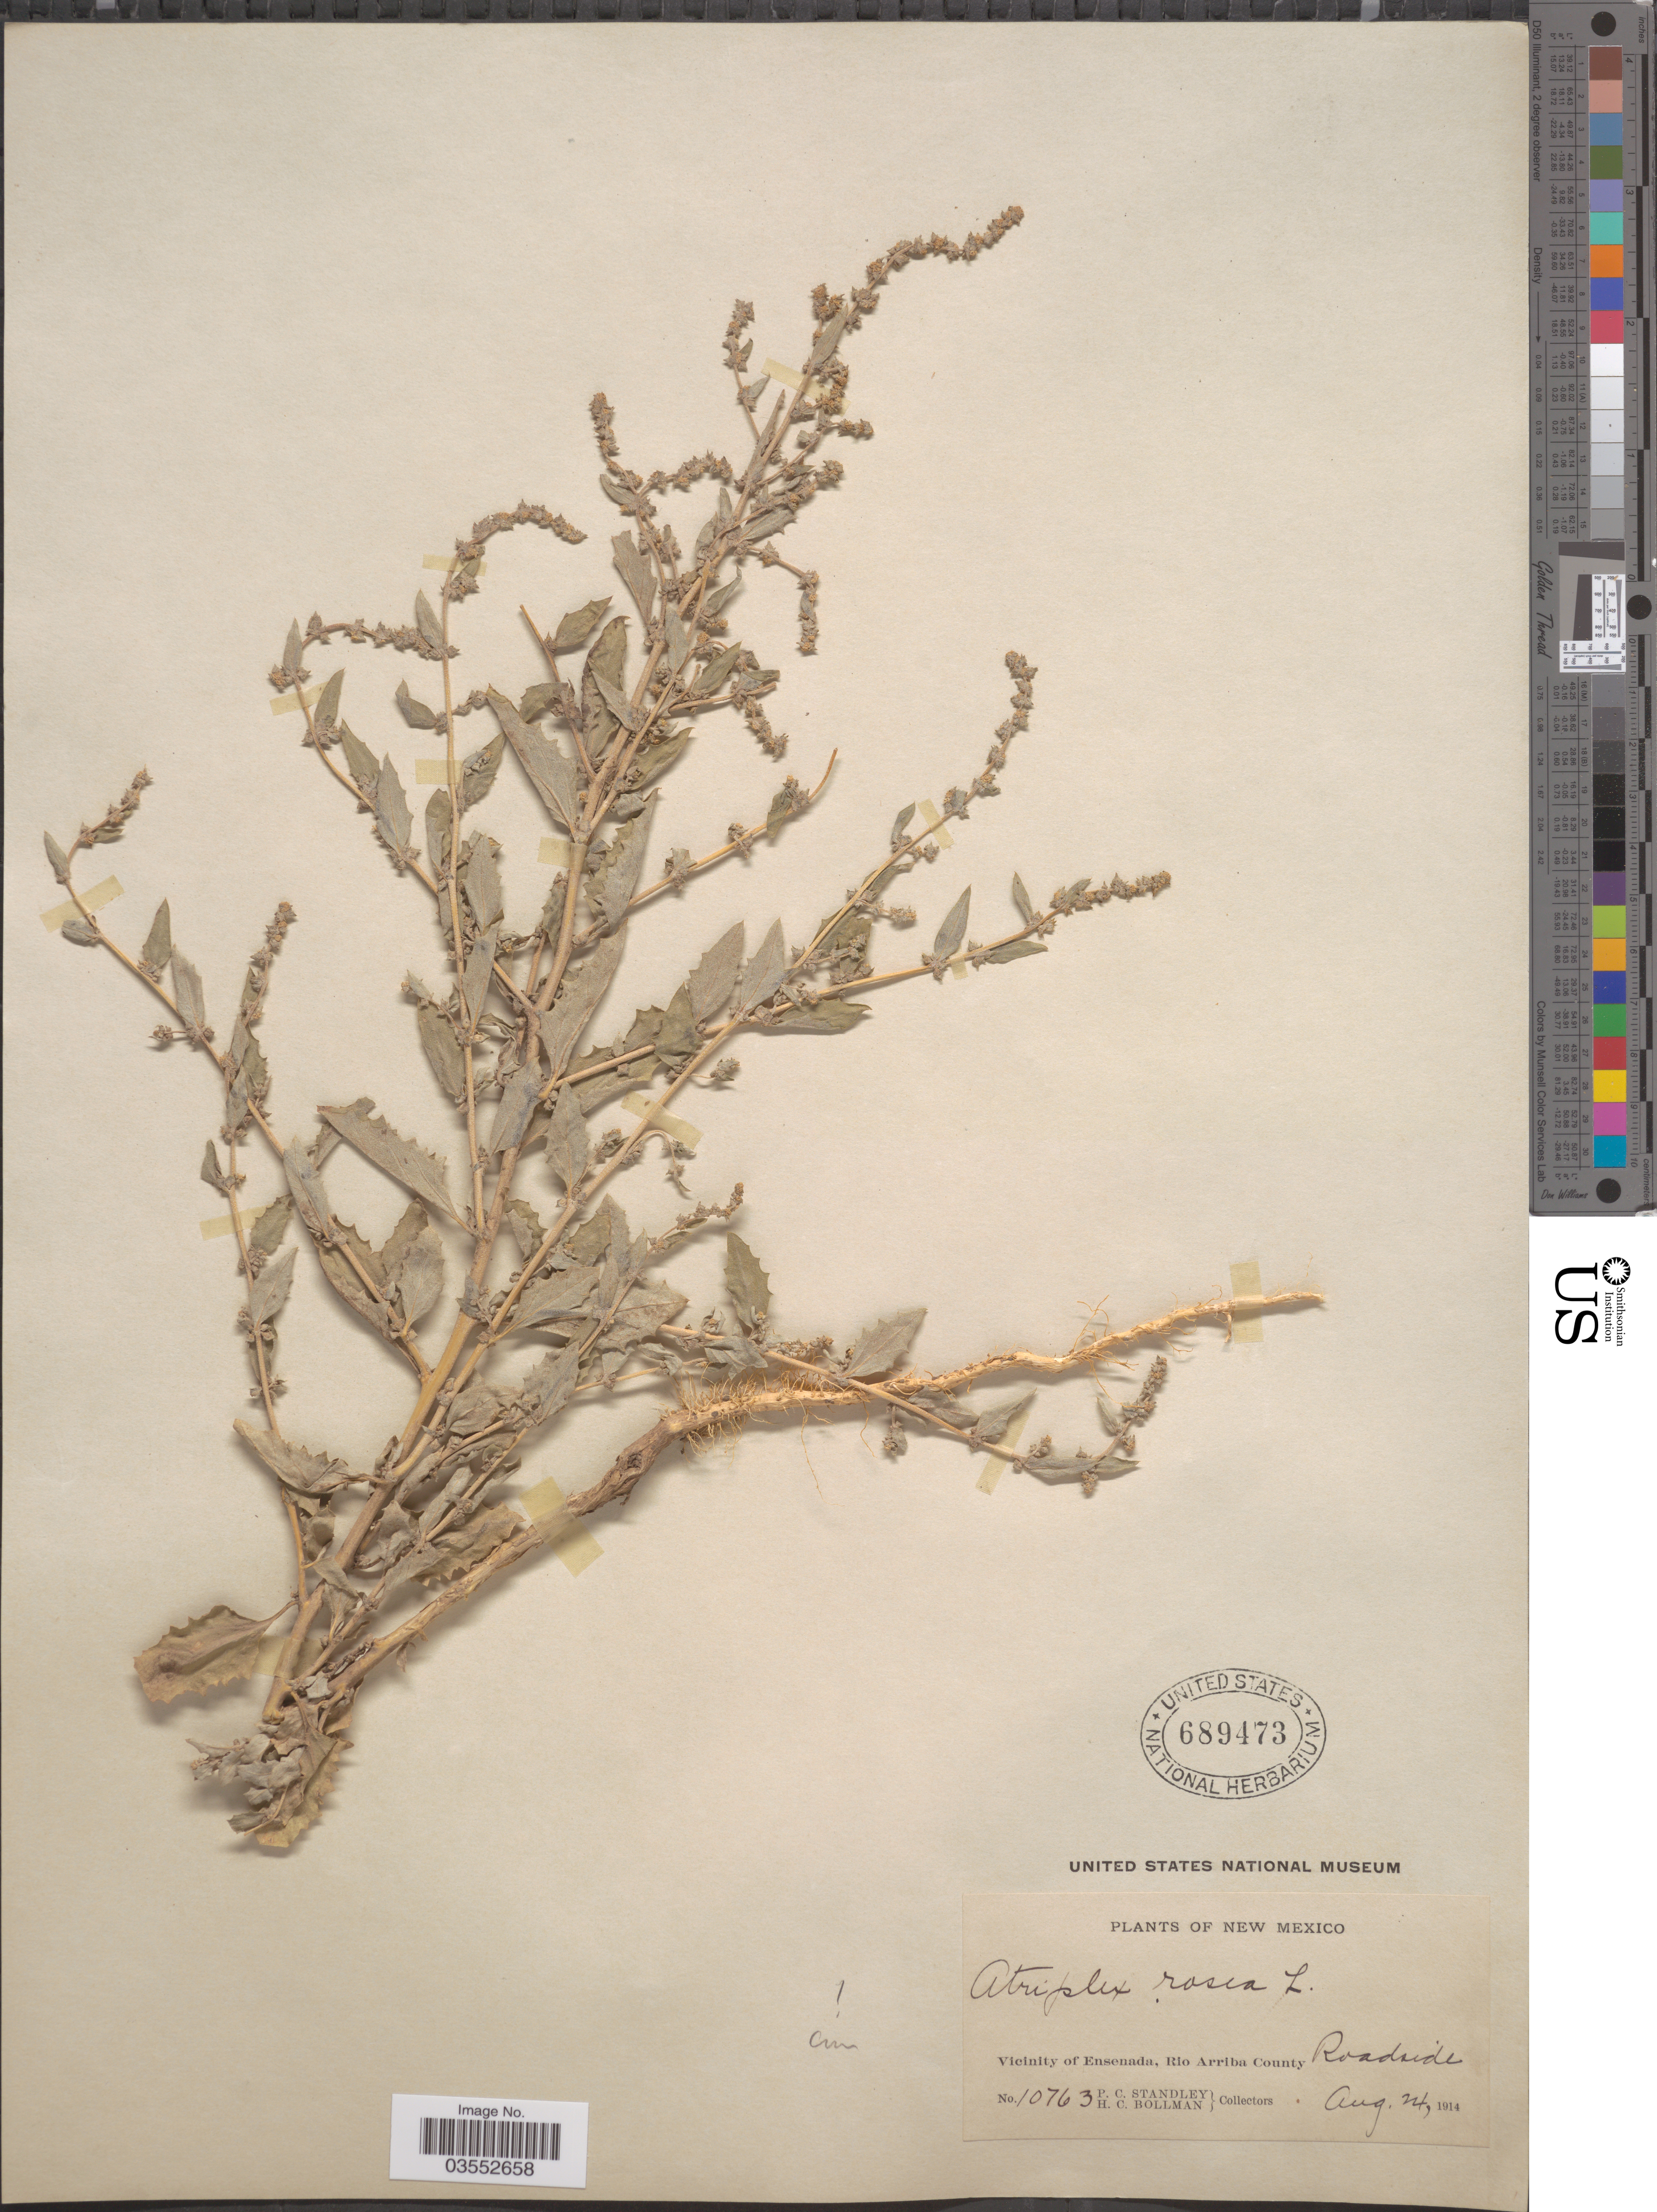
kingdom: Plantae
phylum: Tracheophyta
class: Magnoliopsida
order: Caryophyllales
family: Amaranthaceae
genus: Atriplex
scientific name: Atriplex rosea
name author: L.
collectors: P. C. Standley & H. C. Bollman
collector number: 10763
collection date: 1914-08-24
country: United States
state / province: New Mexico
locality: Vicinity of Ensenada, Rio Arriba County.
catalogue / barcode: US 689473